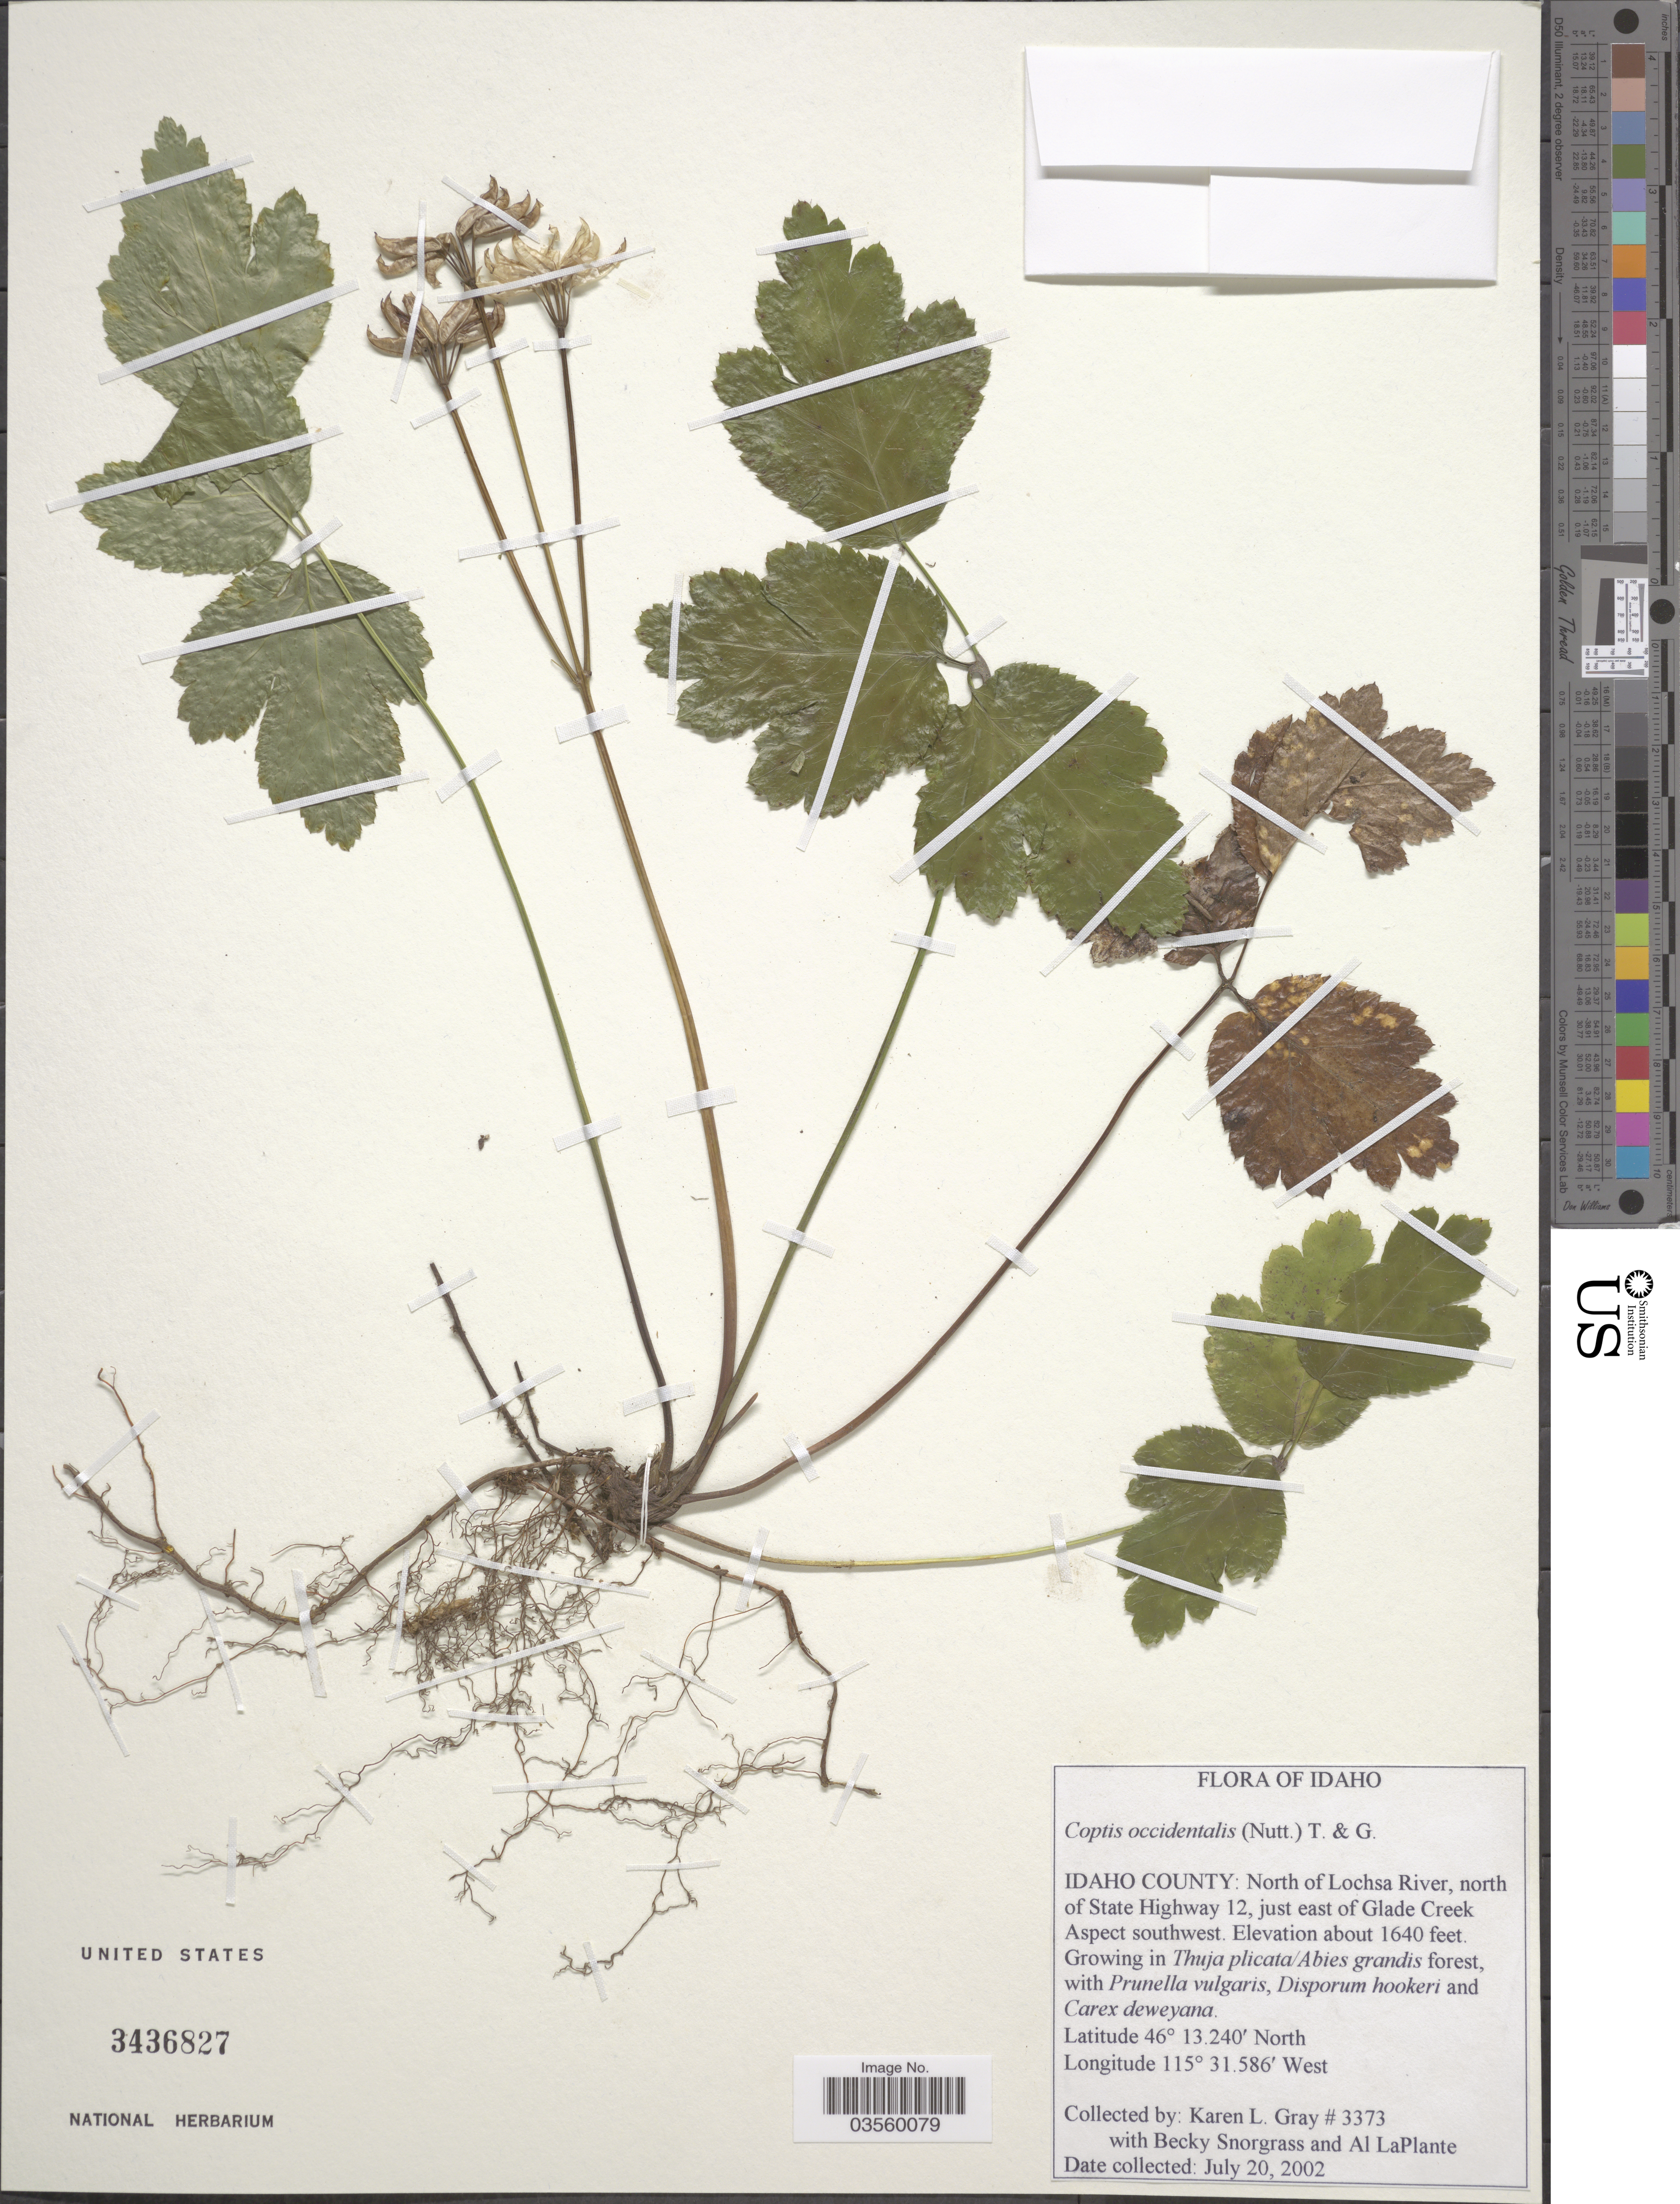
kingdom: Plantae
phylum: Tracheophyta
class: Magnoliopsida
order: Ranunculales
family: Ranunculaceae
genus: Coptis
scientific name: Coptis occidentalis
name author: Torr. & A. Gray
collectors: K. L. Gray, B. Snorgrass & A. LaPlante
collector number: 3373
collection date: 2002-07-20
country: United States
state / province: Idaho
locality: Idaho County: North of Lochsa River, north of State Highway 12, just east of Glade Creek Aspect southwest.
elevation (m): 500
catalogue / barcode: US 3436827